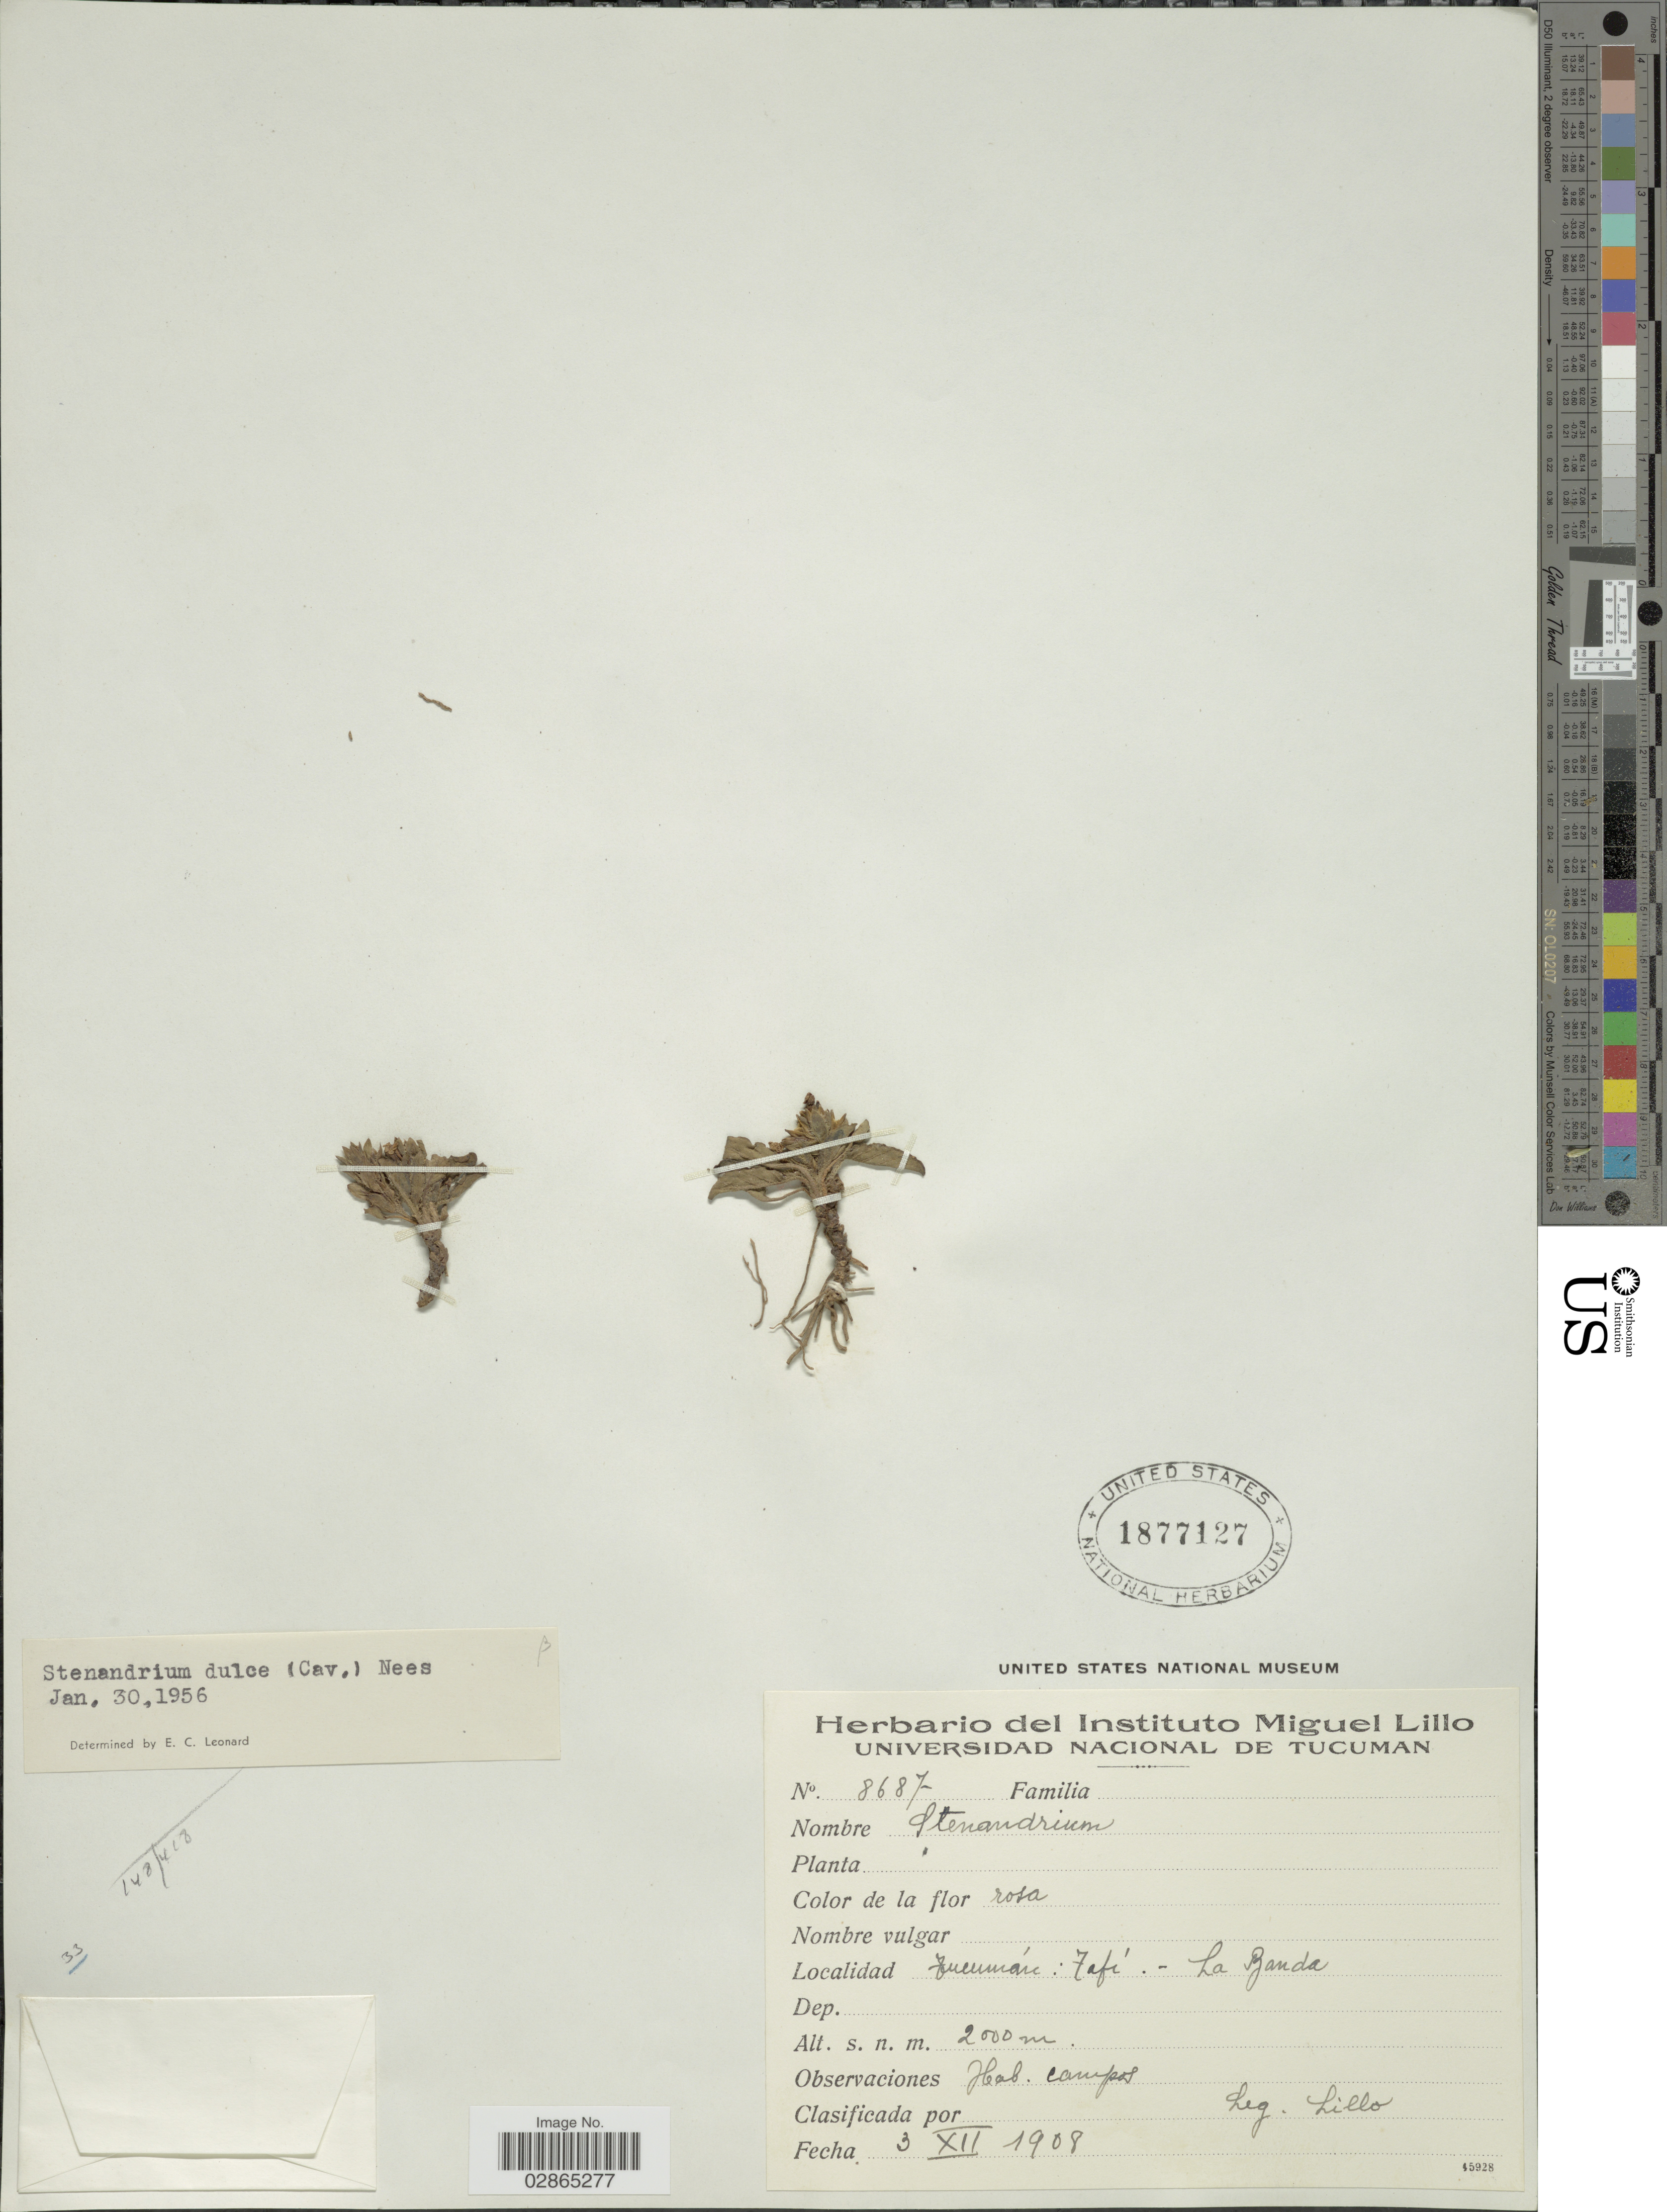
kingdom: Plantae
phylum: Tracheophyta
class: Magnoliopsida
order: Lamiales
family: Acanthaceae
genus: Stenandrium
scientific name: Stenandrium dulce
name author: (Cav.) Nees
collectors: M. Lillo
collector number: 8687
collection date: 1908-12-03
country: Argentina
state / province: Tucuman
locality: Tafí - La Banda.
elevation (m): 2000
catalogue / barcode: US 1877127